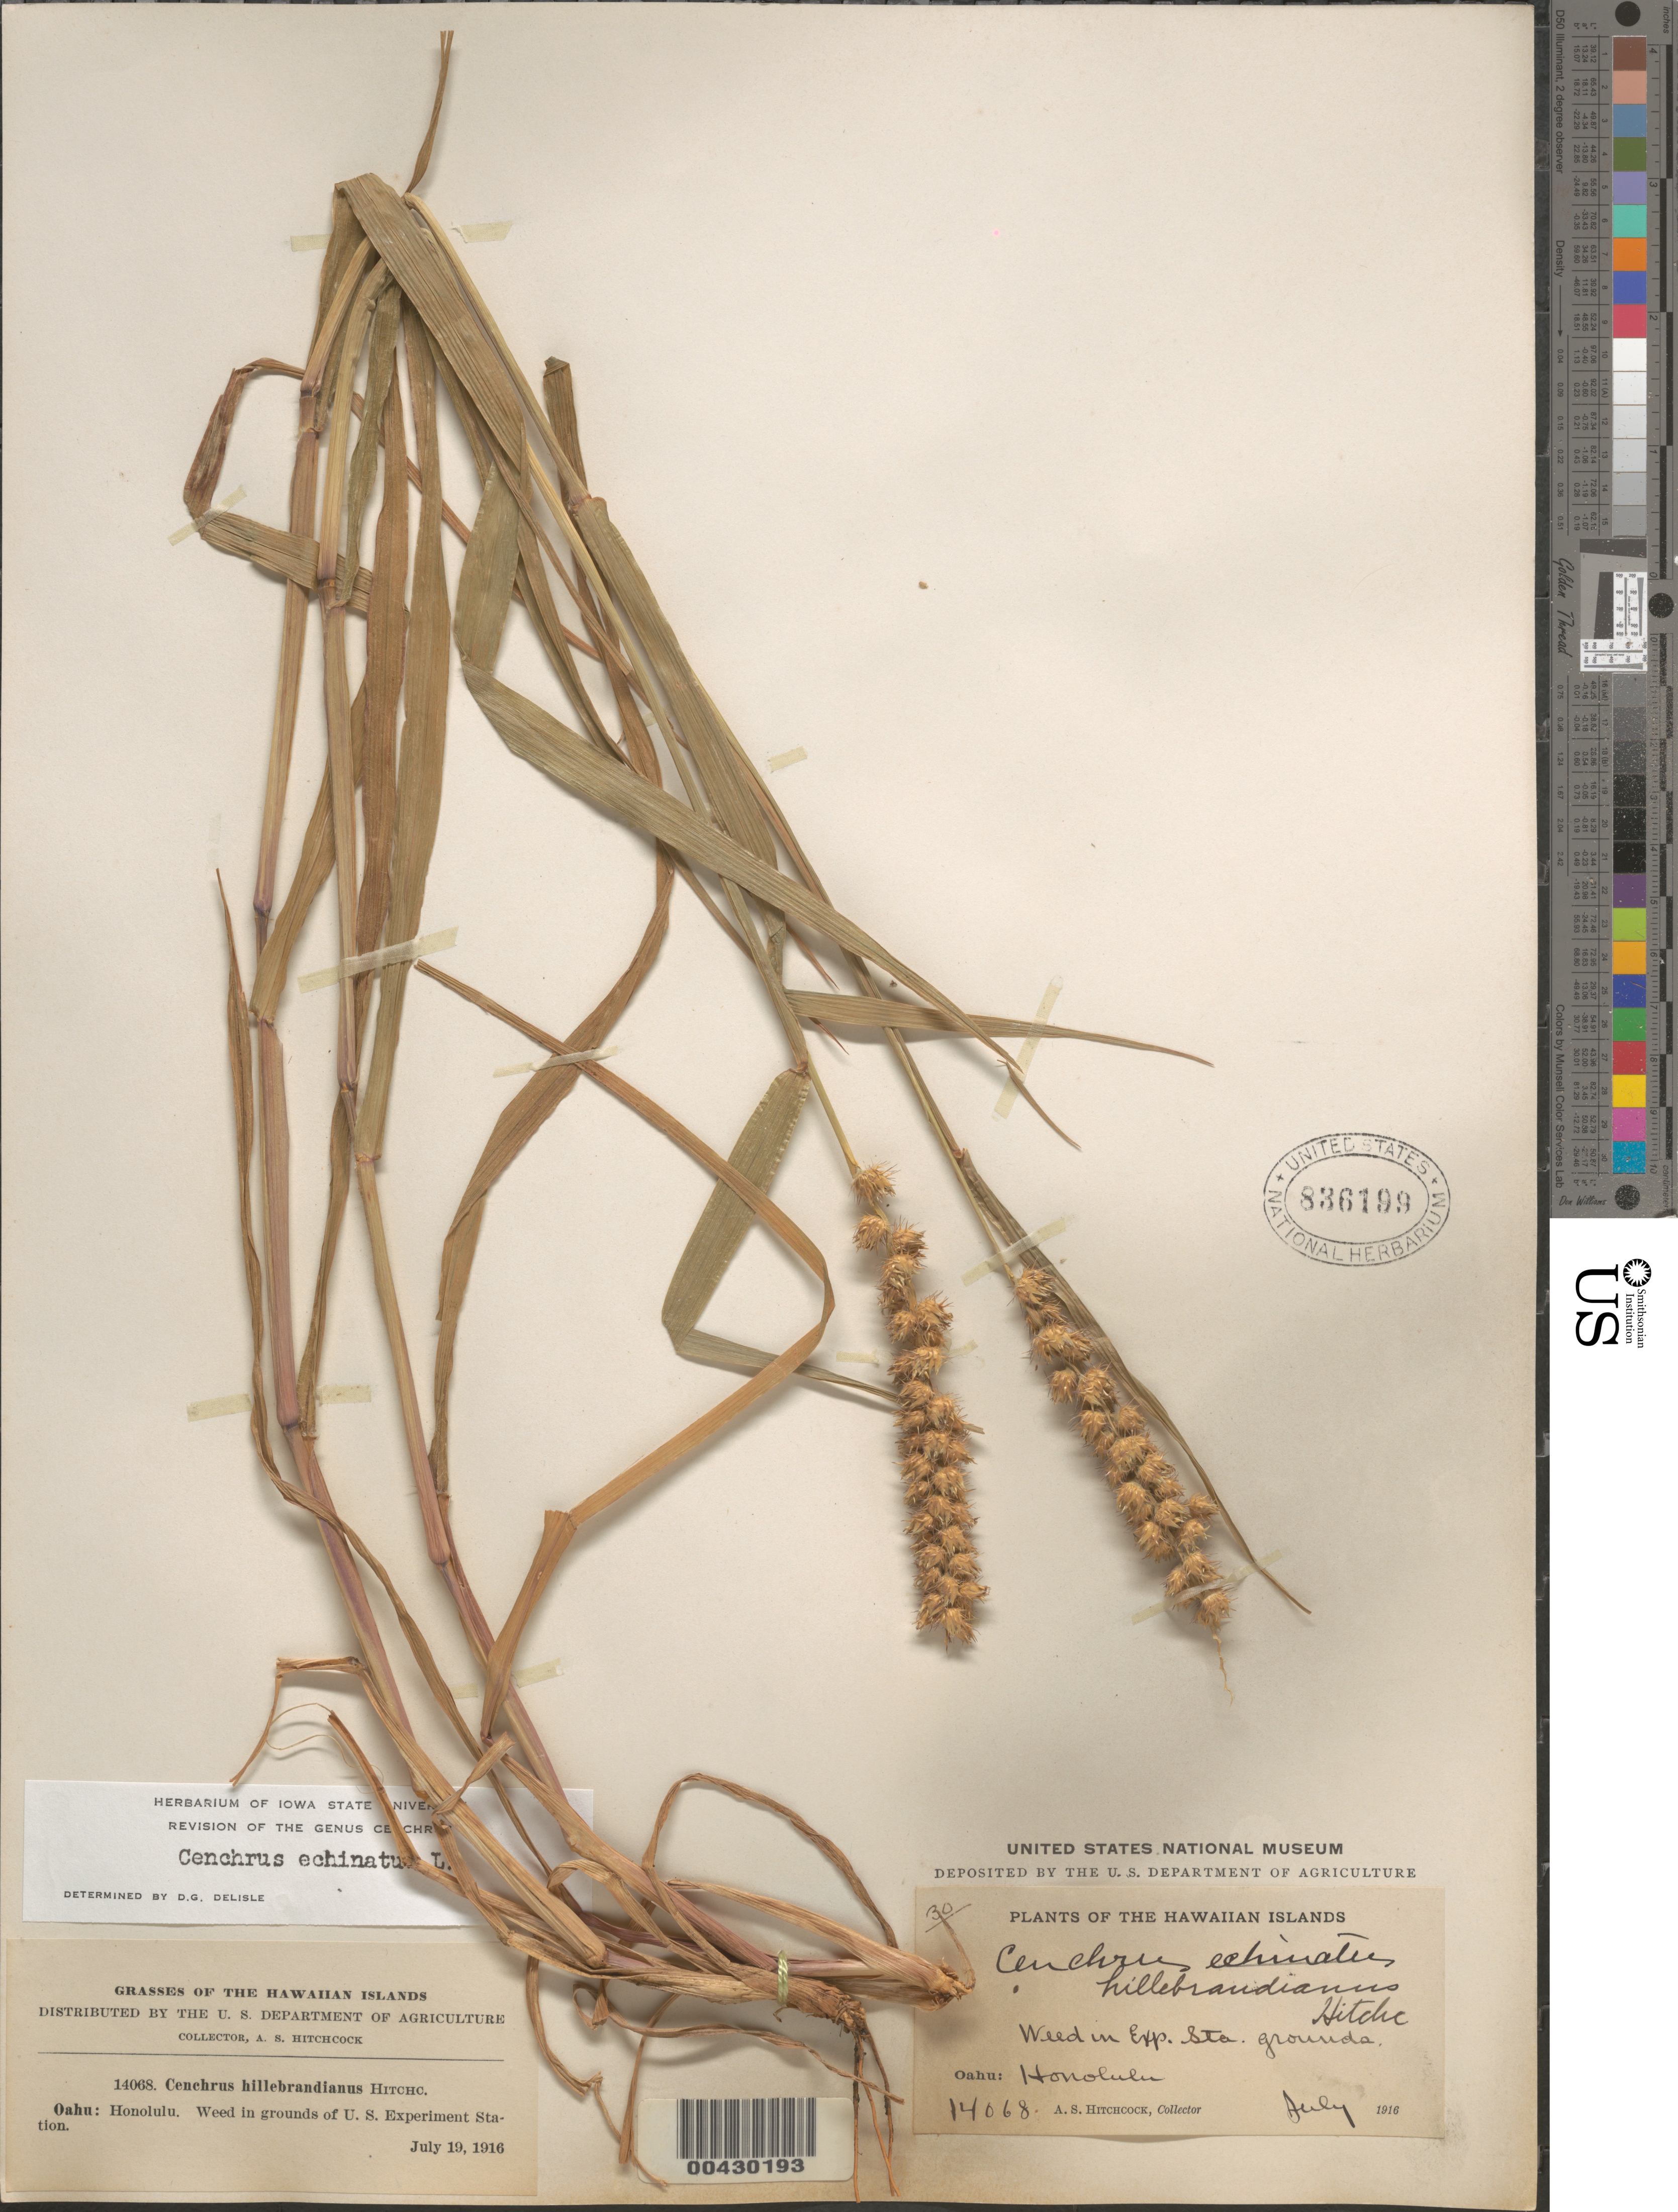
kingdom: Plantae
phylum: Tracheophyta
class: Liliopsida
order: Poales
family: Poaceae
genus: Cenchrus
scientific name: Cenchrus echinatus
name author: L.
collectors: A. S. Hitchcock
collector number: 14068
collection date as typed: Jul 1916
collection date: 1916-07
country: United States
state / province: Hawaii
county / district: Honolulu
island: Oahu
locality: Honolulu, U.S. Experiment Station grounds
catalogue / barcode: US 836199